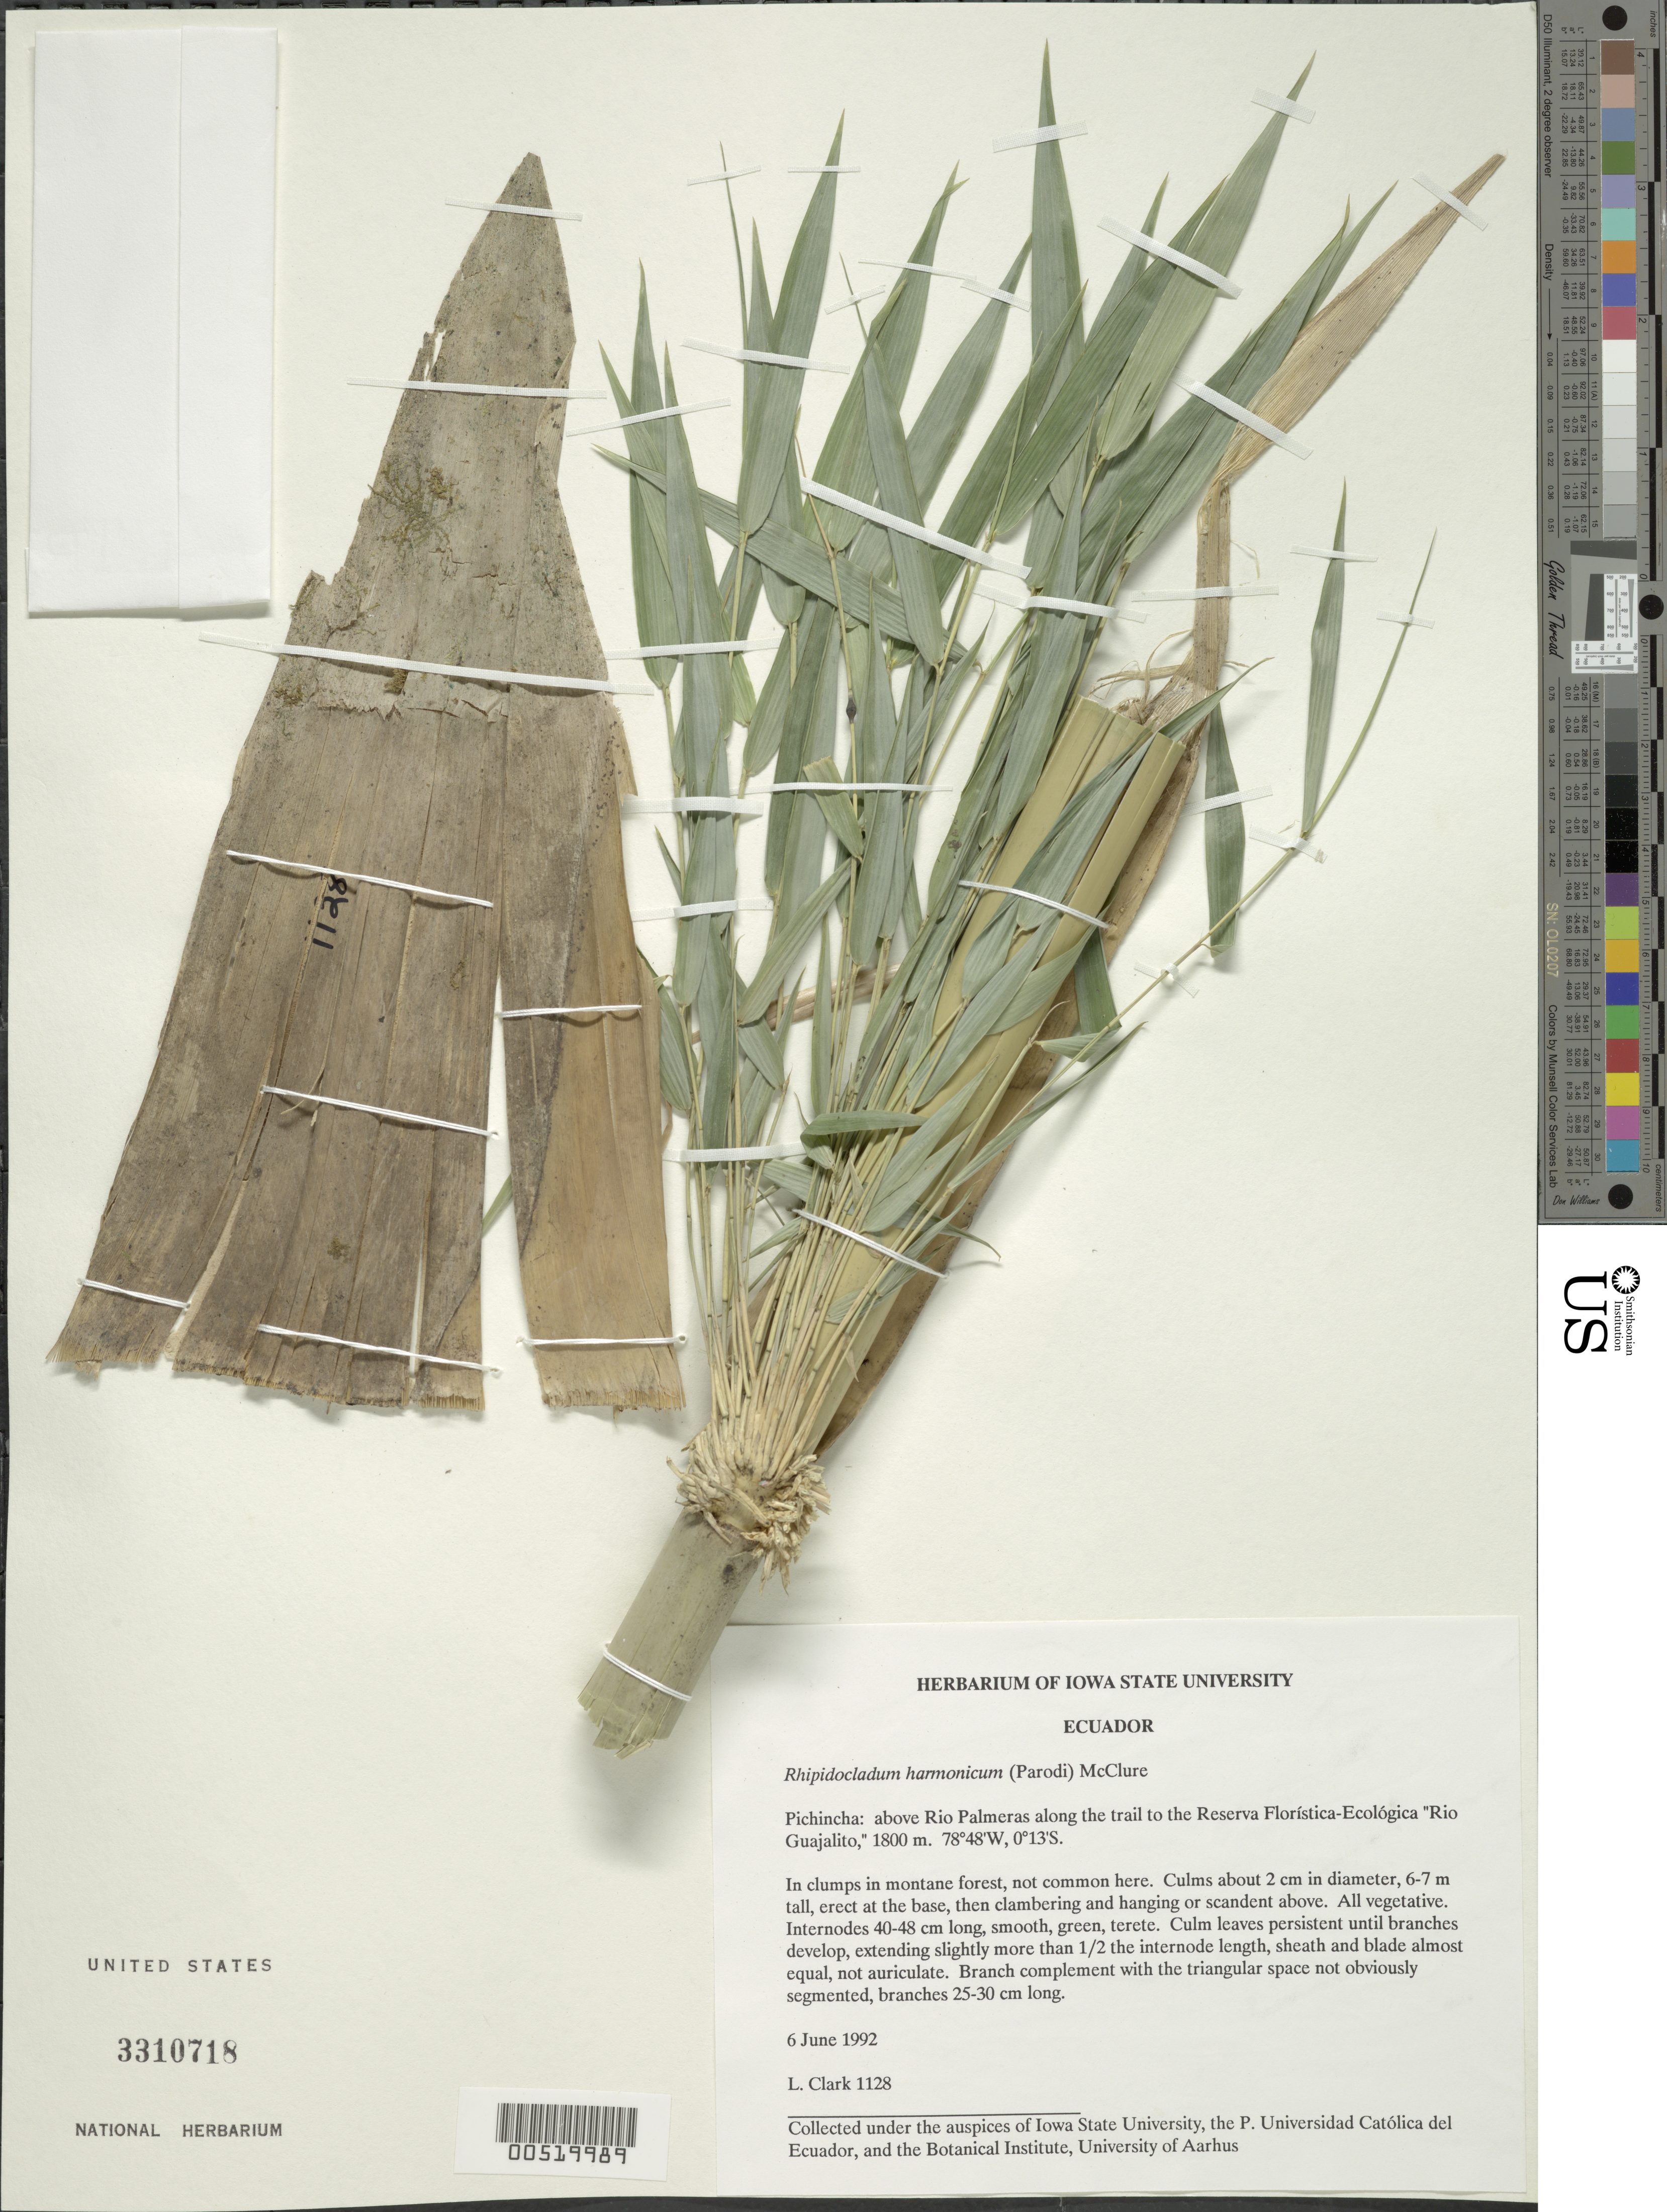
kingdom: Plantae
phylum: Tracheophyta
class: Liliopsida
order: Poales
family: Poaceae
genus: Rhipidocladum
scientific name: Rhipidocladum harmonicum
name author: (Parodi) McClure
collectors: L. G. Clark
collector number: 1128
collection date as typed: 06 Jun 1992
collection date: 1992-06-06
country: Ecuador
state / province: Pichincha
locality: Rio plameras, Trail to Rio guajalito floral-ecology Reserve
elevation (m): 1800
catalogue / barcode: US 3310718